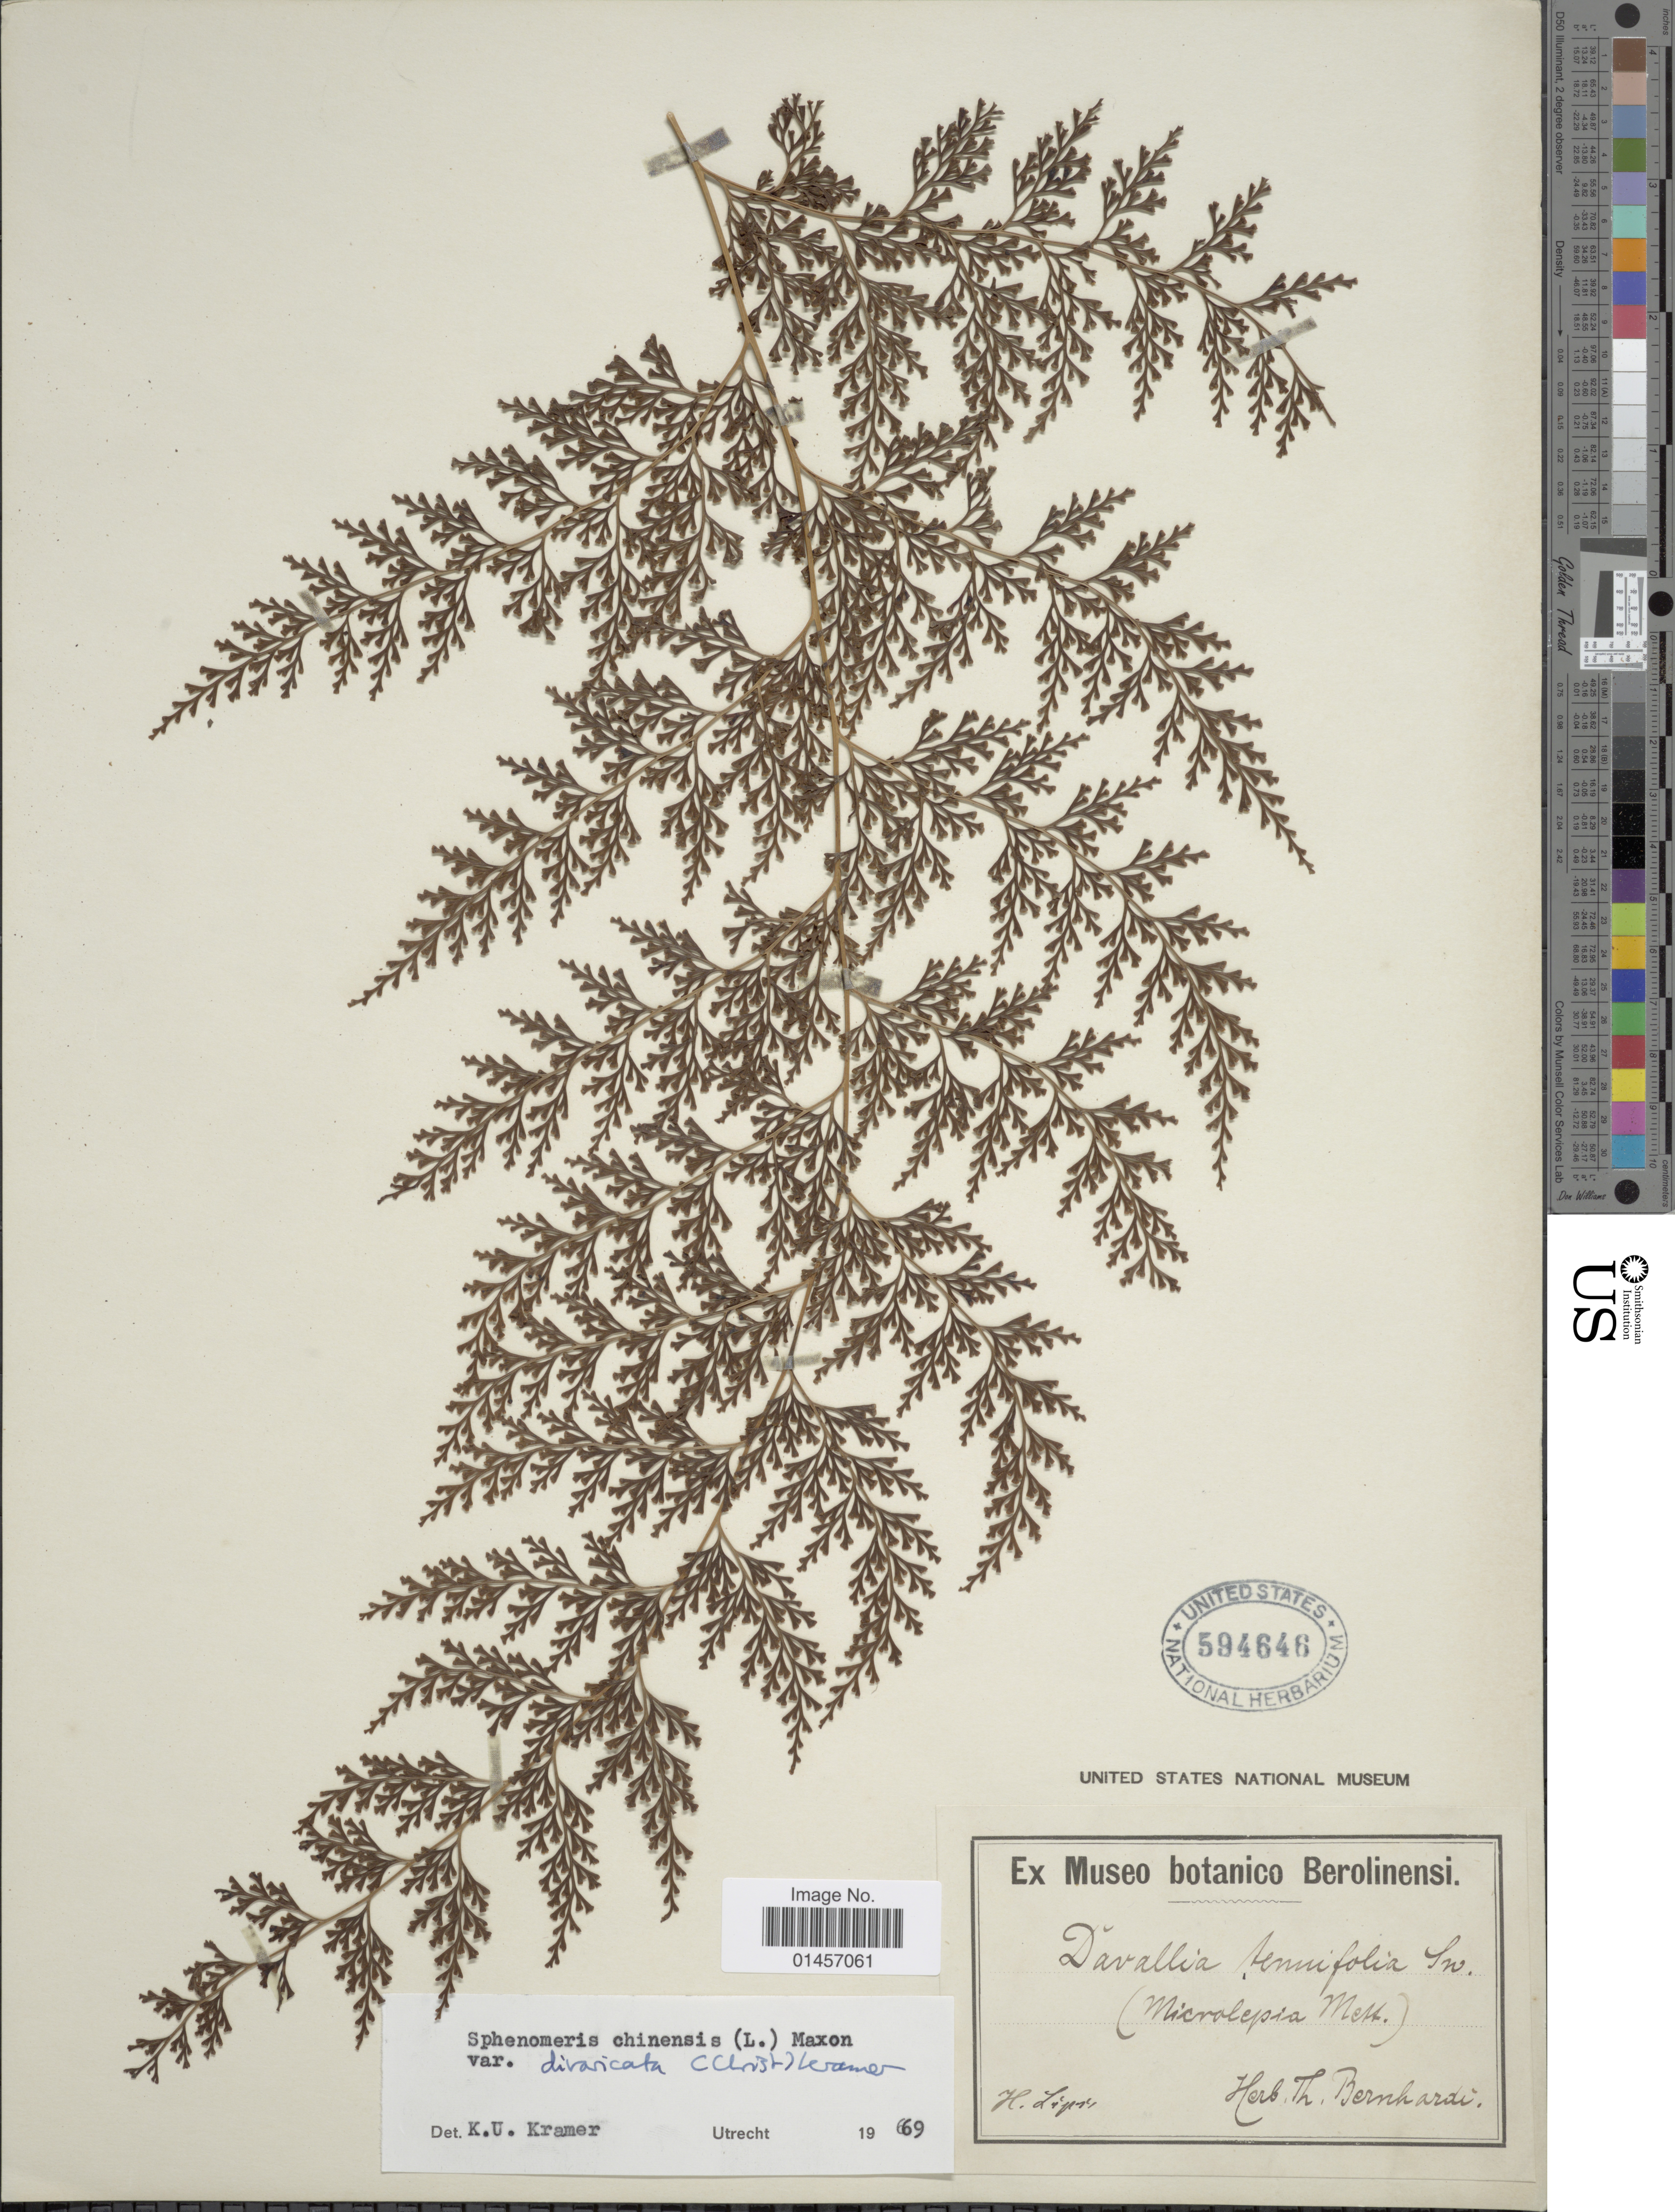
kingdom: Plantae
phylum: Tracheophyta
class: Polypodiopsida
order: Polypodiales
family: Lindsaeaceae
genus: Sphenomeris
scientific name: Sphenomeris chinensis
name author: (L.) Maxon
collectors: ex herb. Bernhardi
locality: H. Lipsi [interpreted]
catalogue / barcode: US 594646